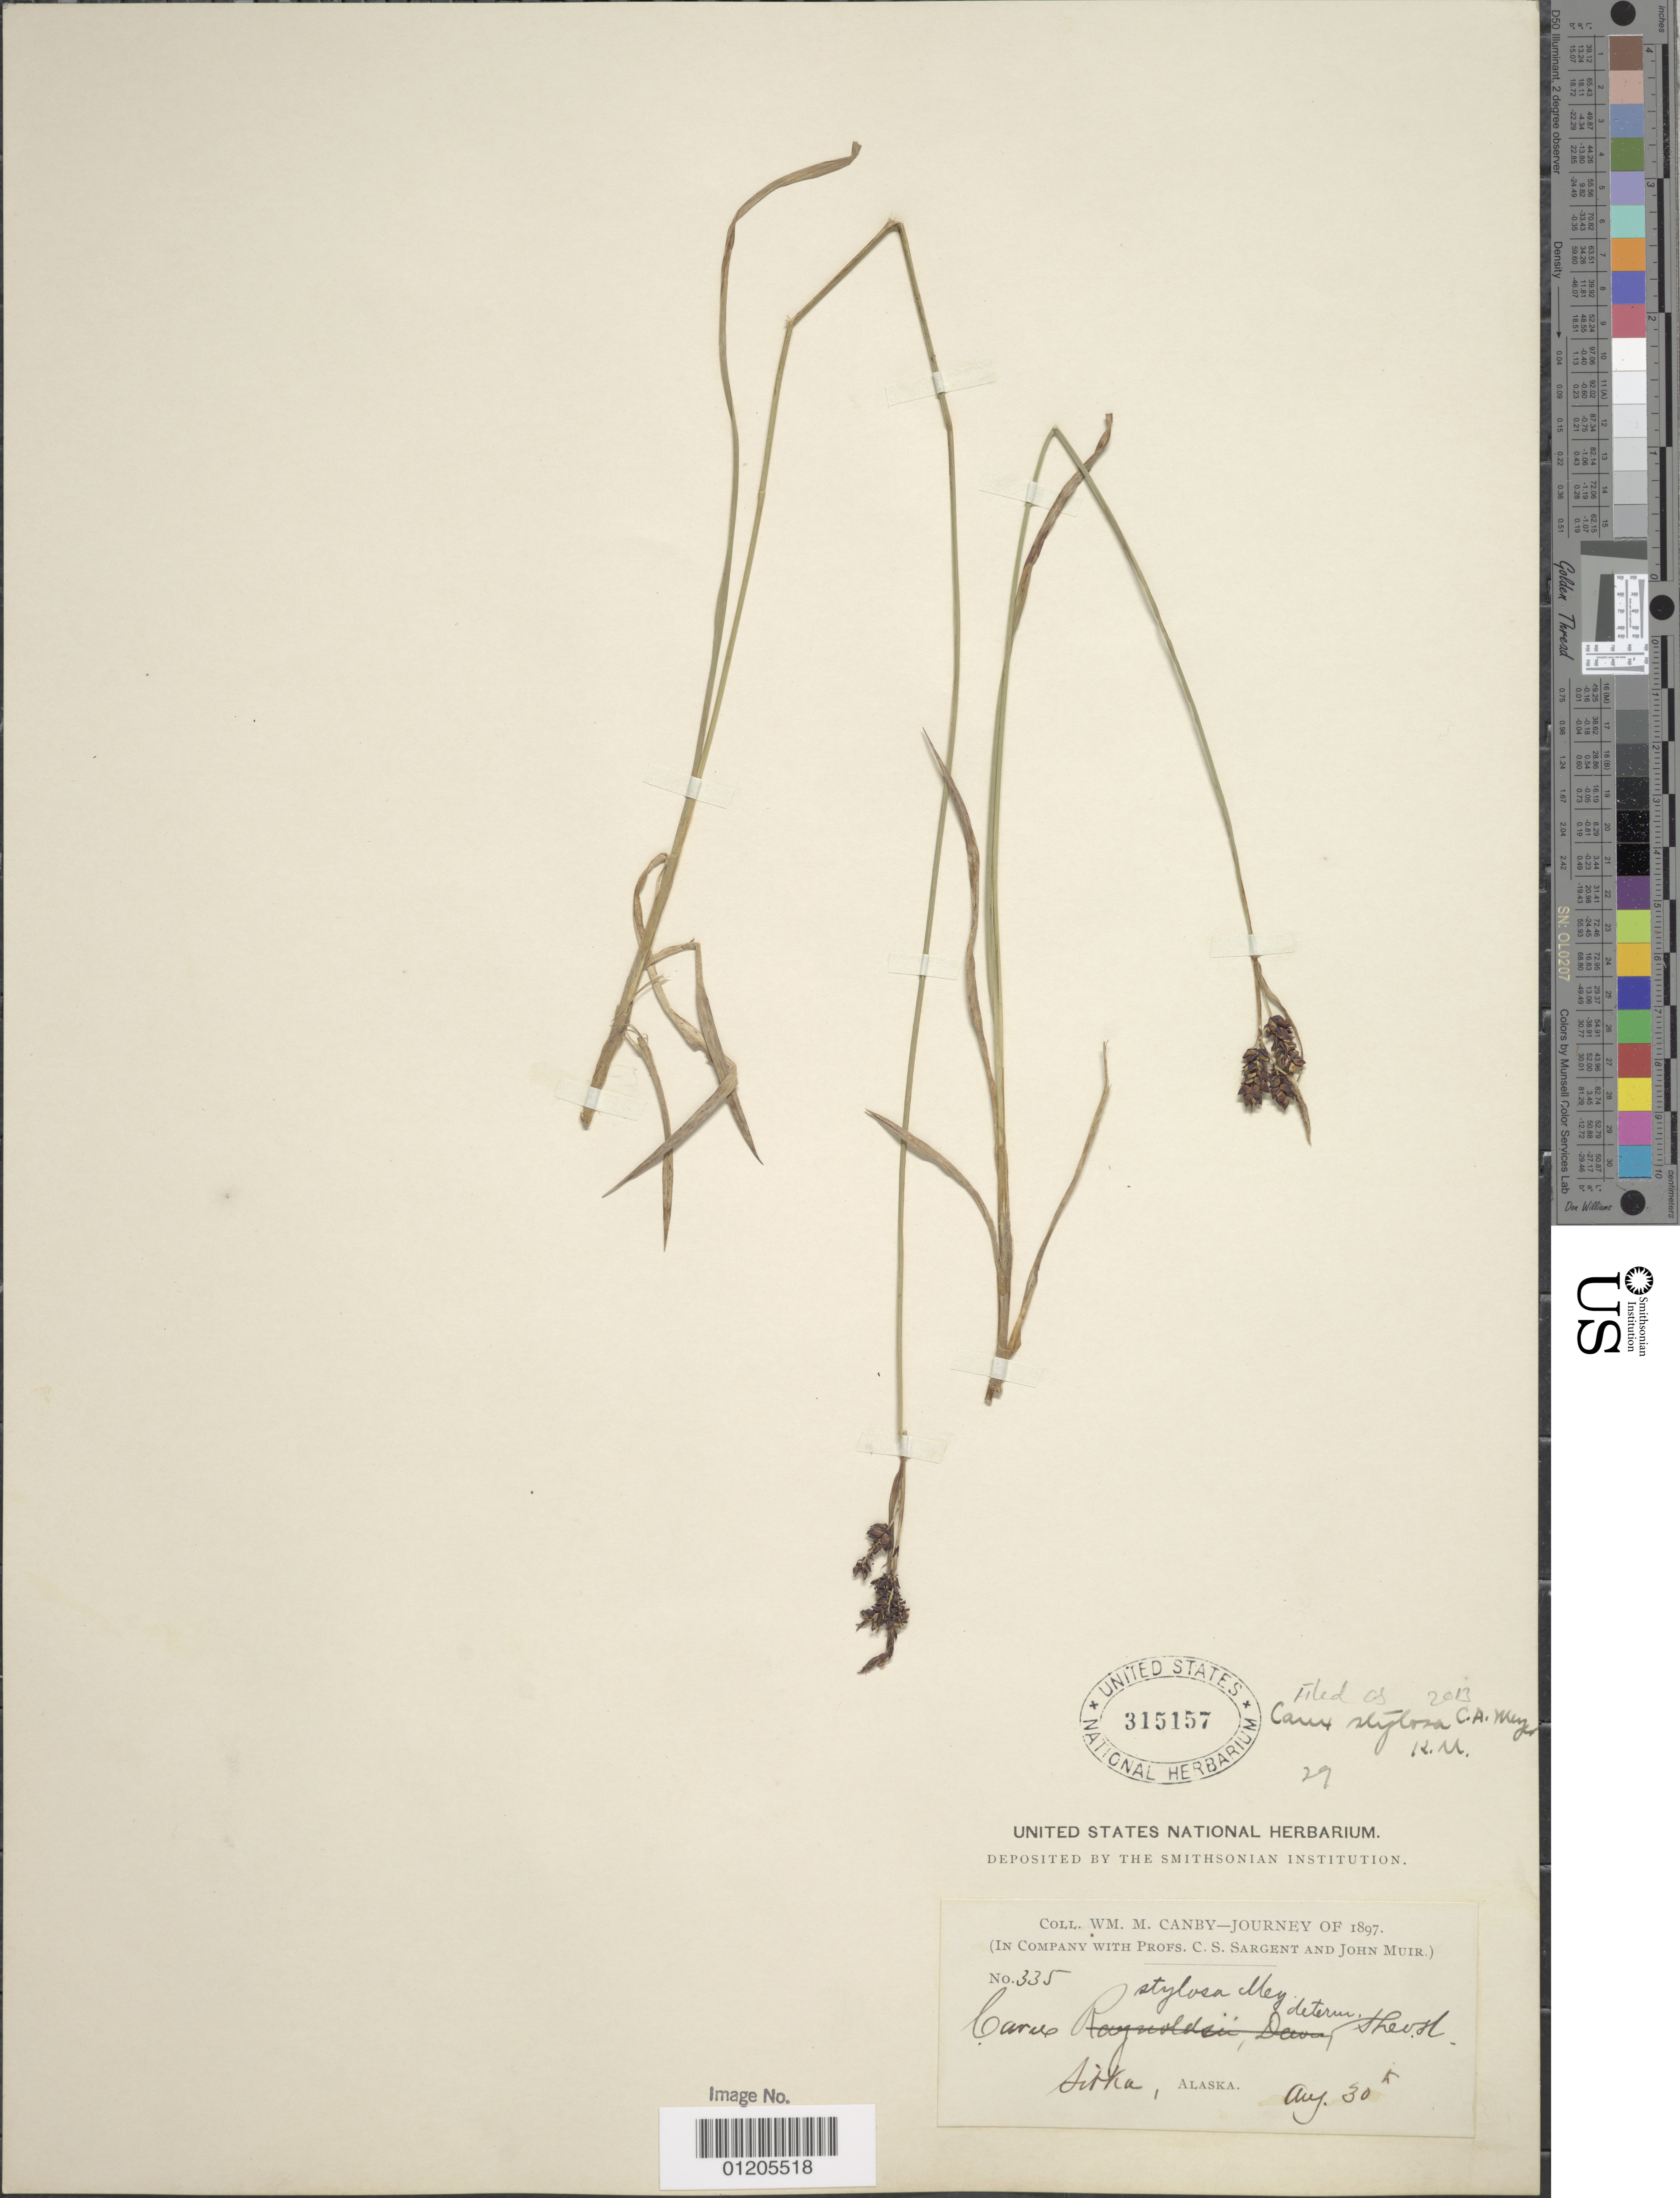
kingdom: Plantae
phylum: Tracheophyta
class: Liliopsida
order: Poales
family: Cyperaceae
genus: Carex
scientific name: Carex stylosa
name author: C.A. Mey.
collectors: W. M. Canby, C. S. Sargent & J. Muir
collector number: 335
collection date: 1897-08-30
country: United States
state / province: Alaska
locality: Sitka.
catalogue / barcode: US 315157